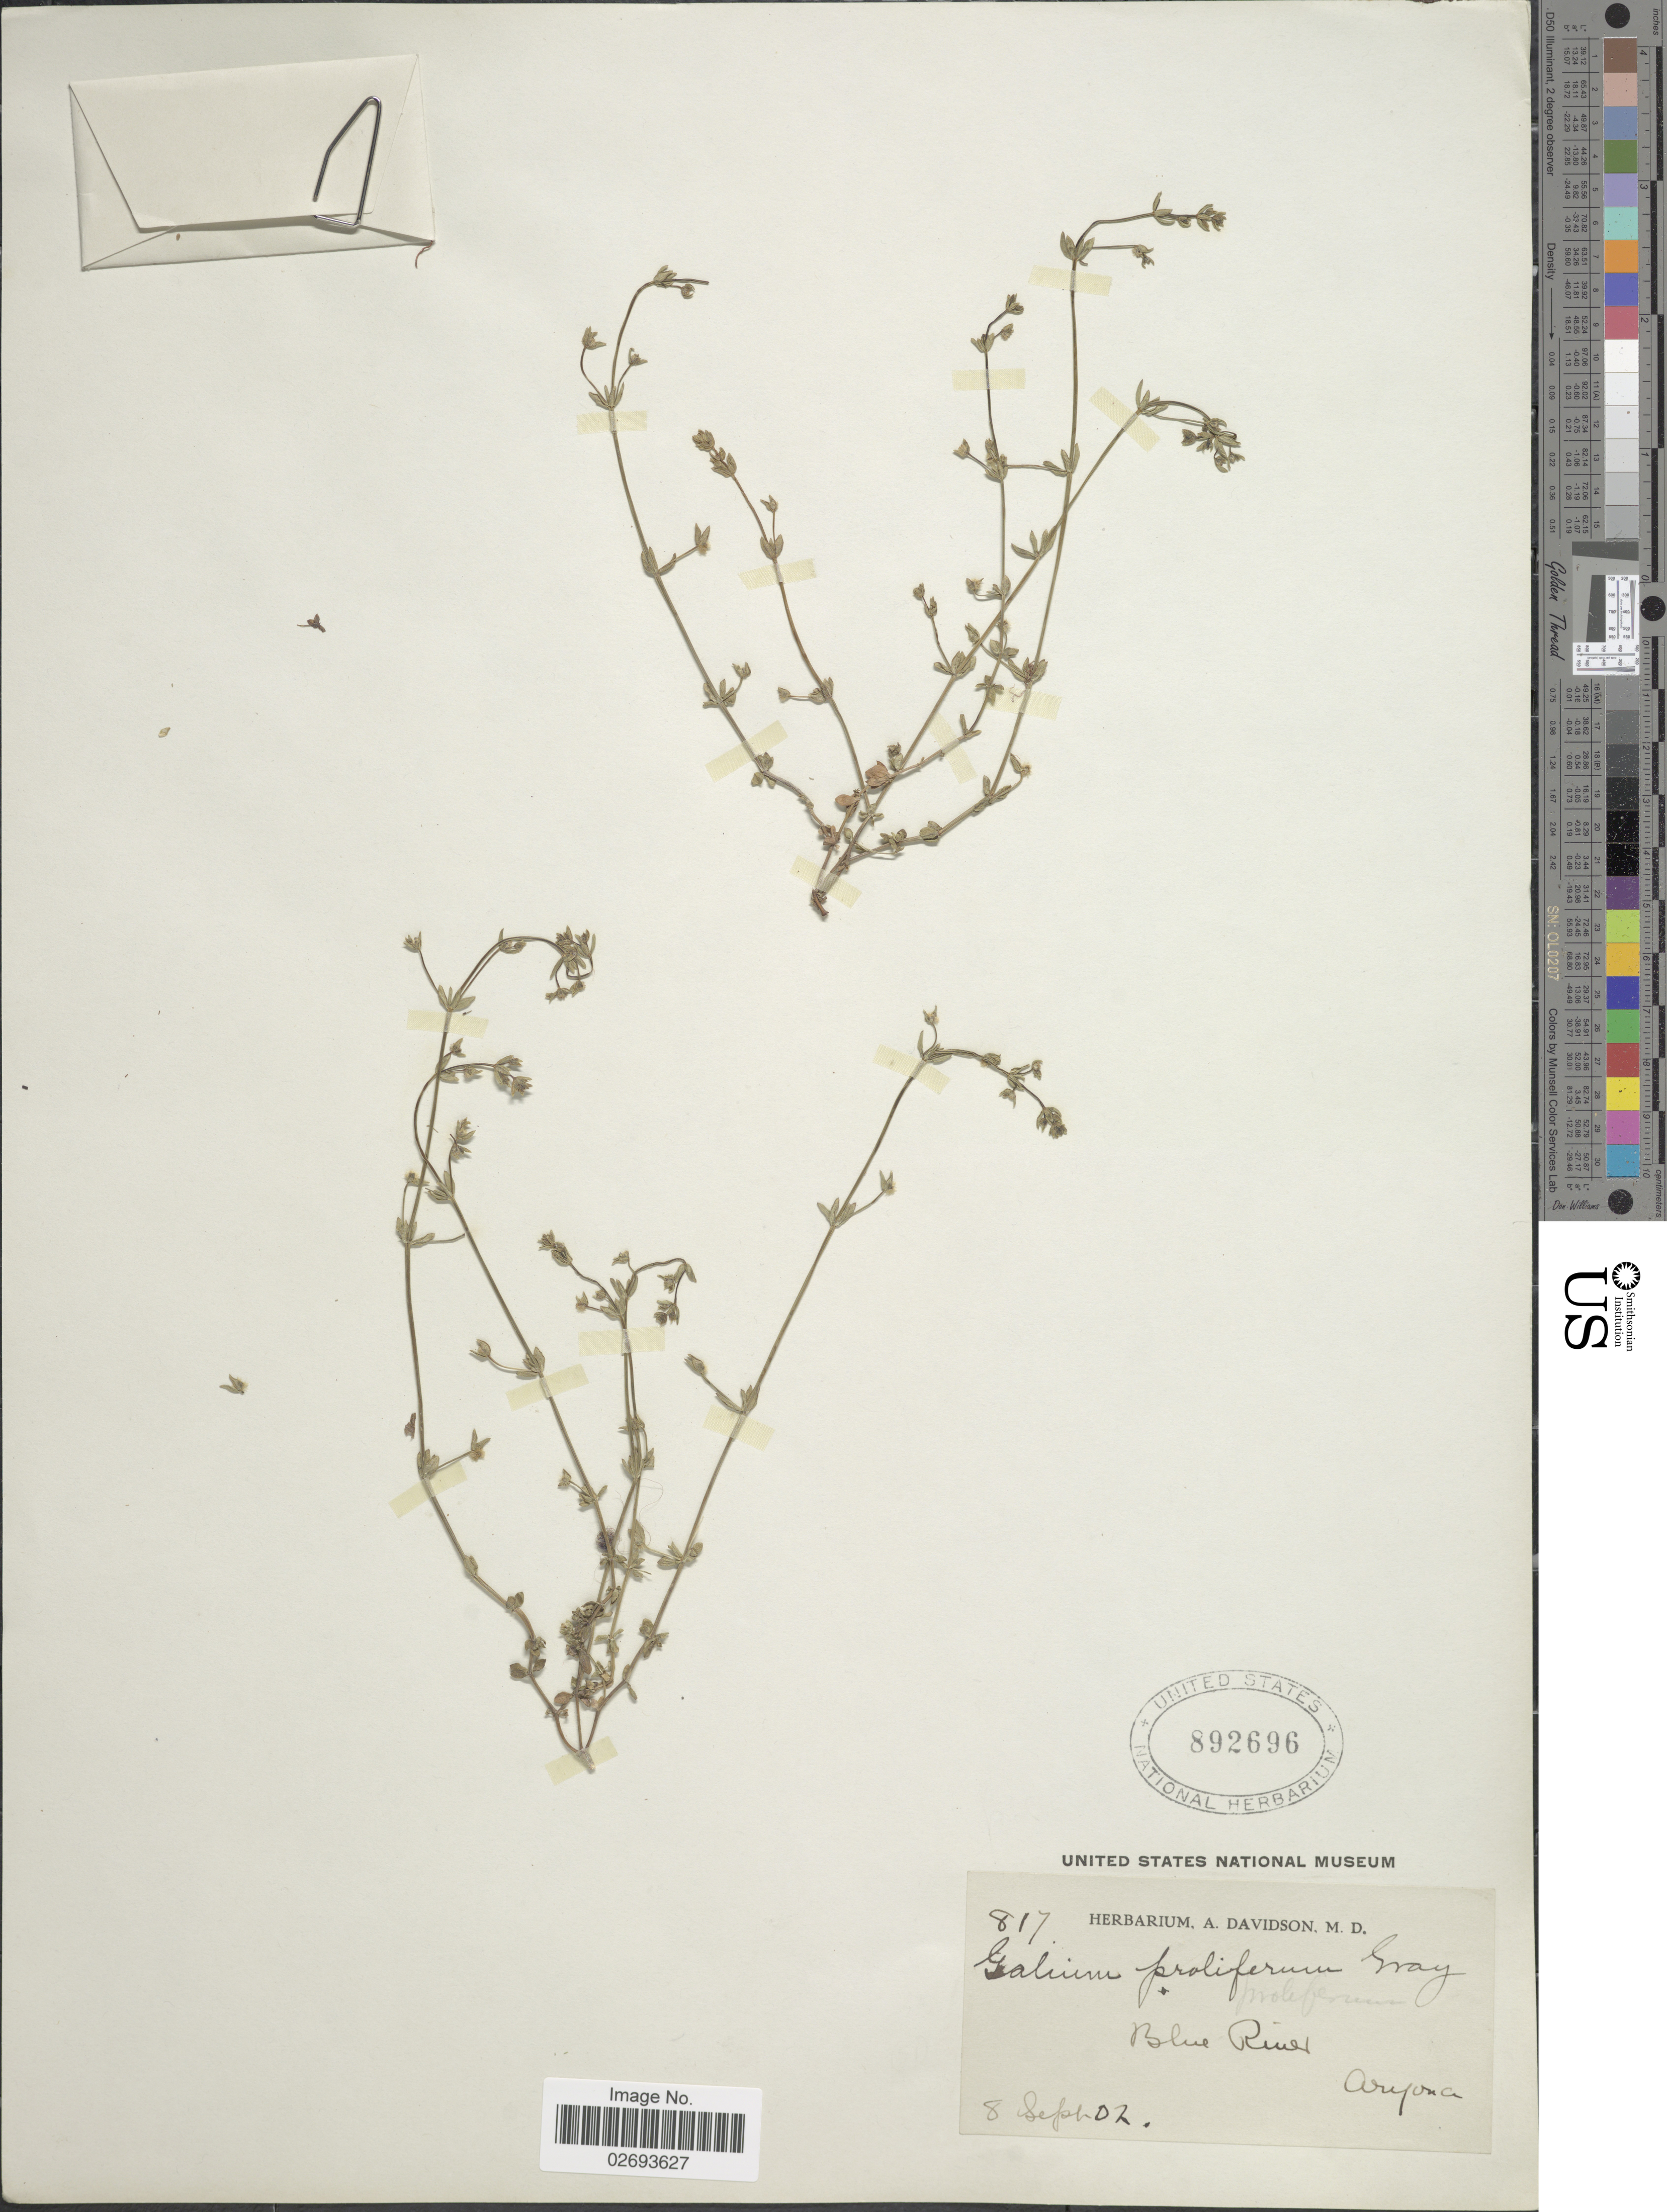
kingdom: Plantae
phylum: Tracheophyta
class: Magnoliopsida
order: Gentianales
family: Rubiaceae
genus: Galium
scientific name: Galium proliferum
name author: A. Gray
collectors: ex herb. A. Davidson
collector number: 817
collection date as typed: Transcribed d/m/y: 8/9/2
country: United States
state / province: Arizona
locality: Blue River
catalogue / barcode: US 892696